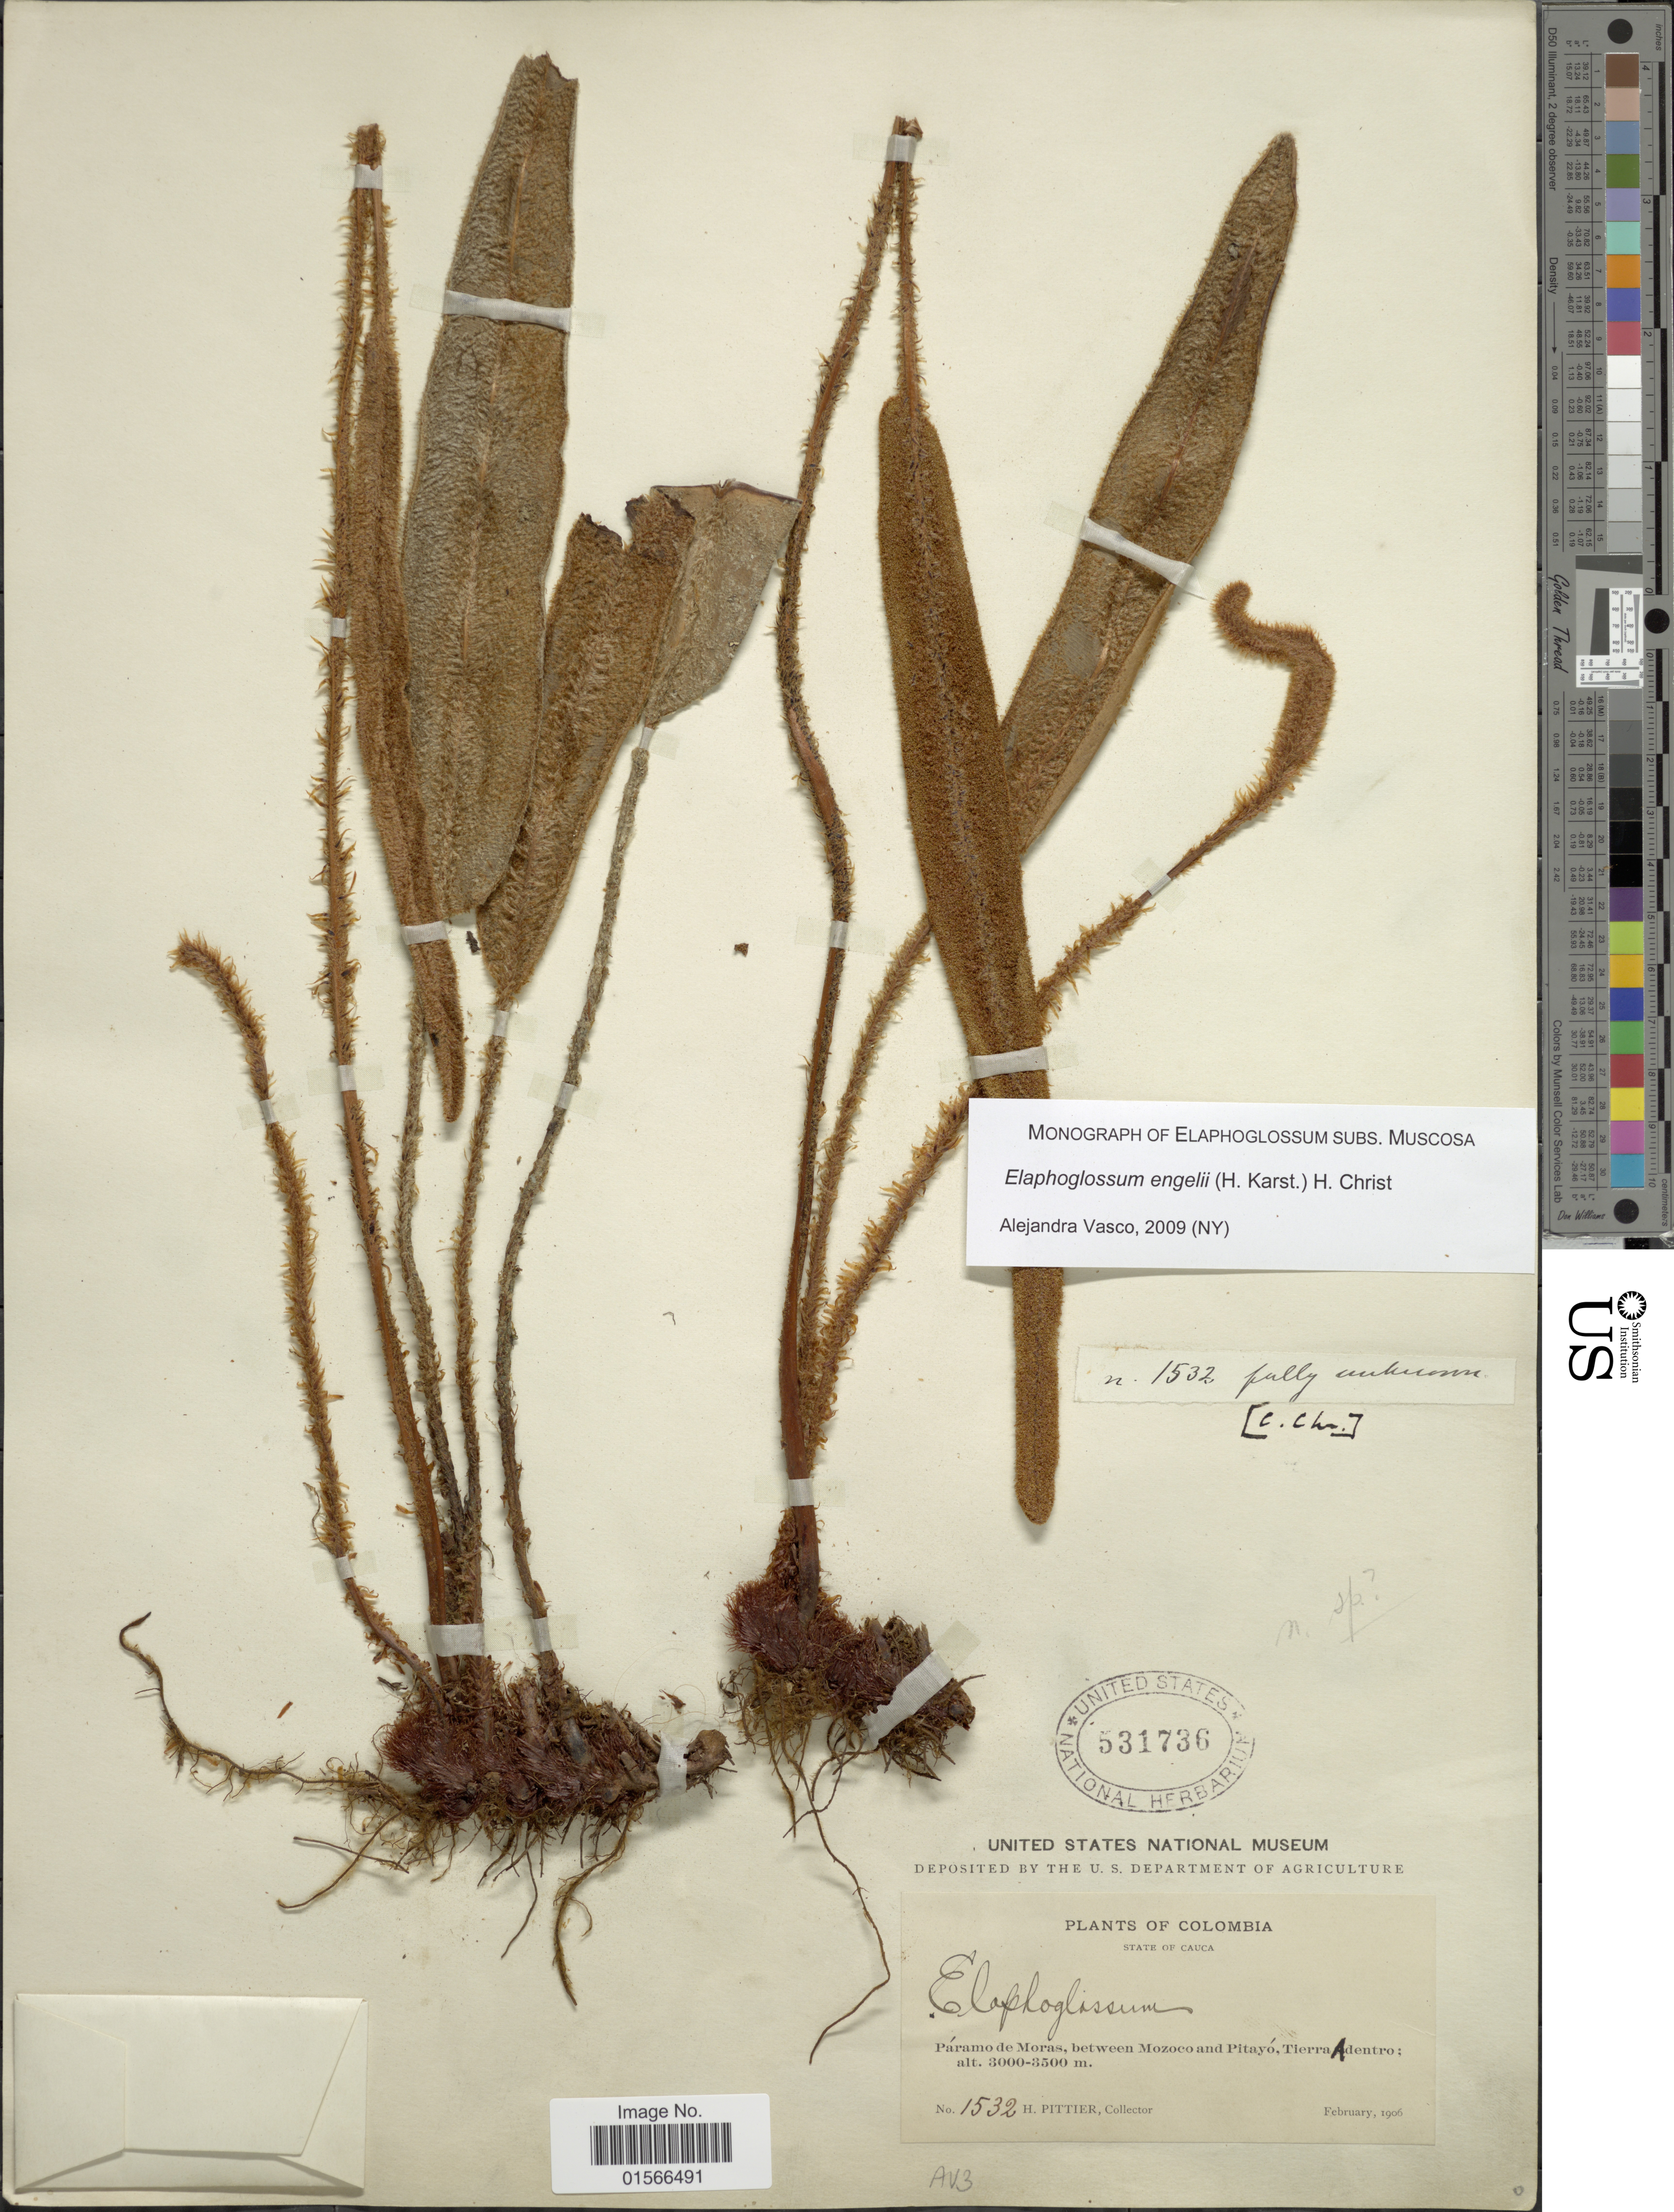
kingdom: Plantae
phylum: Tracheophyta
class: Polypodiopsida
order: Polypodiales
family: Dryopteridaceae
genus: Elaphoglossum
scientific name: Elaphoglossum engelii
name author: (H. Karst.) Christ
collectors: H. F. Pittier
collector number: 1532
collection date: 1906-02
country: Colombia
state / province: Cauca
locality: Páramo de Moras, between Mozoco and Pitayó, Tierra Adentro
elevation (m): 3000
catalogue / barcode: US 531736